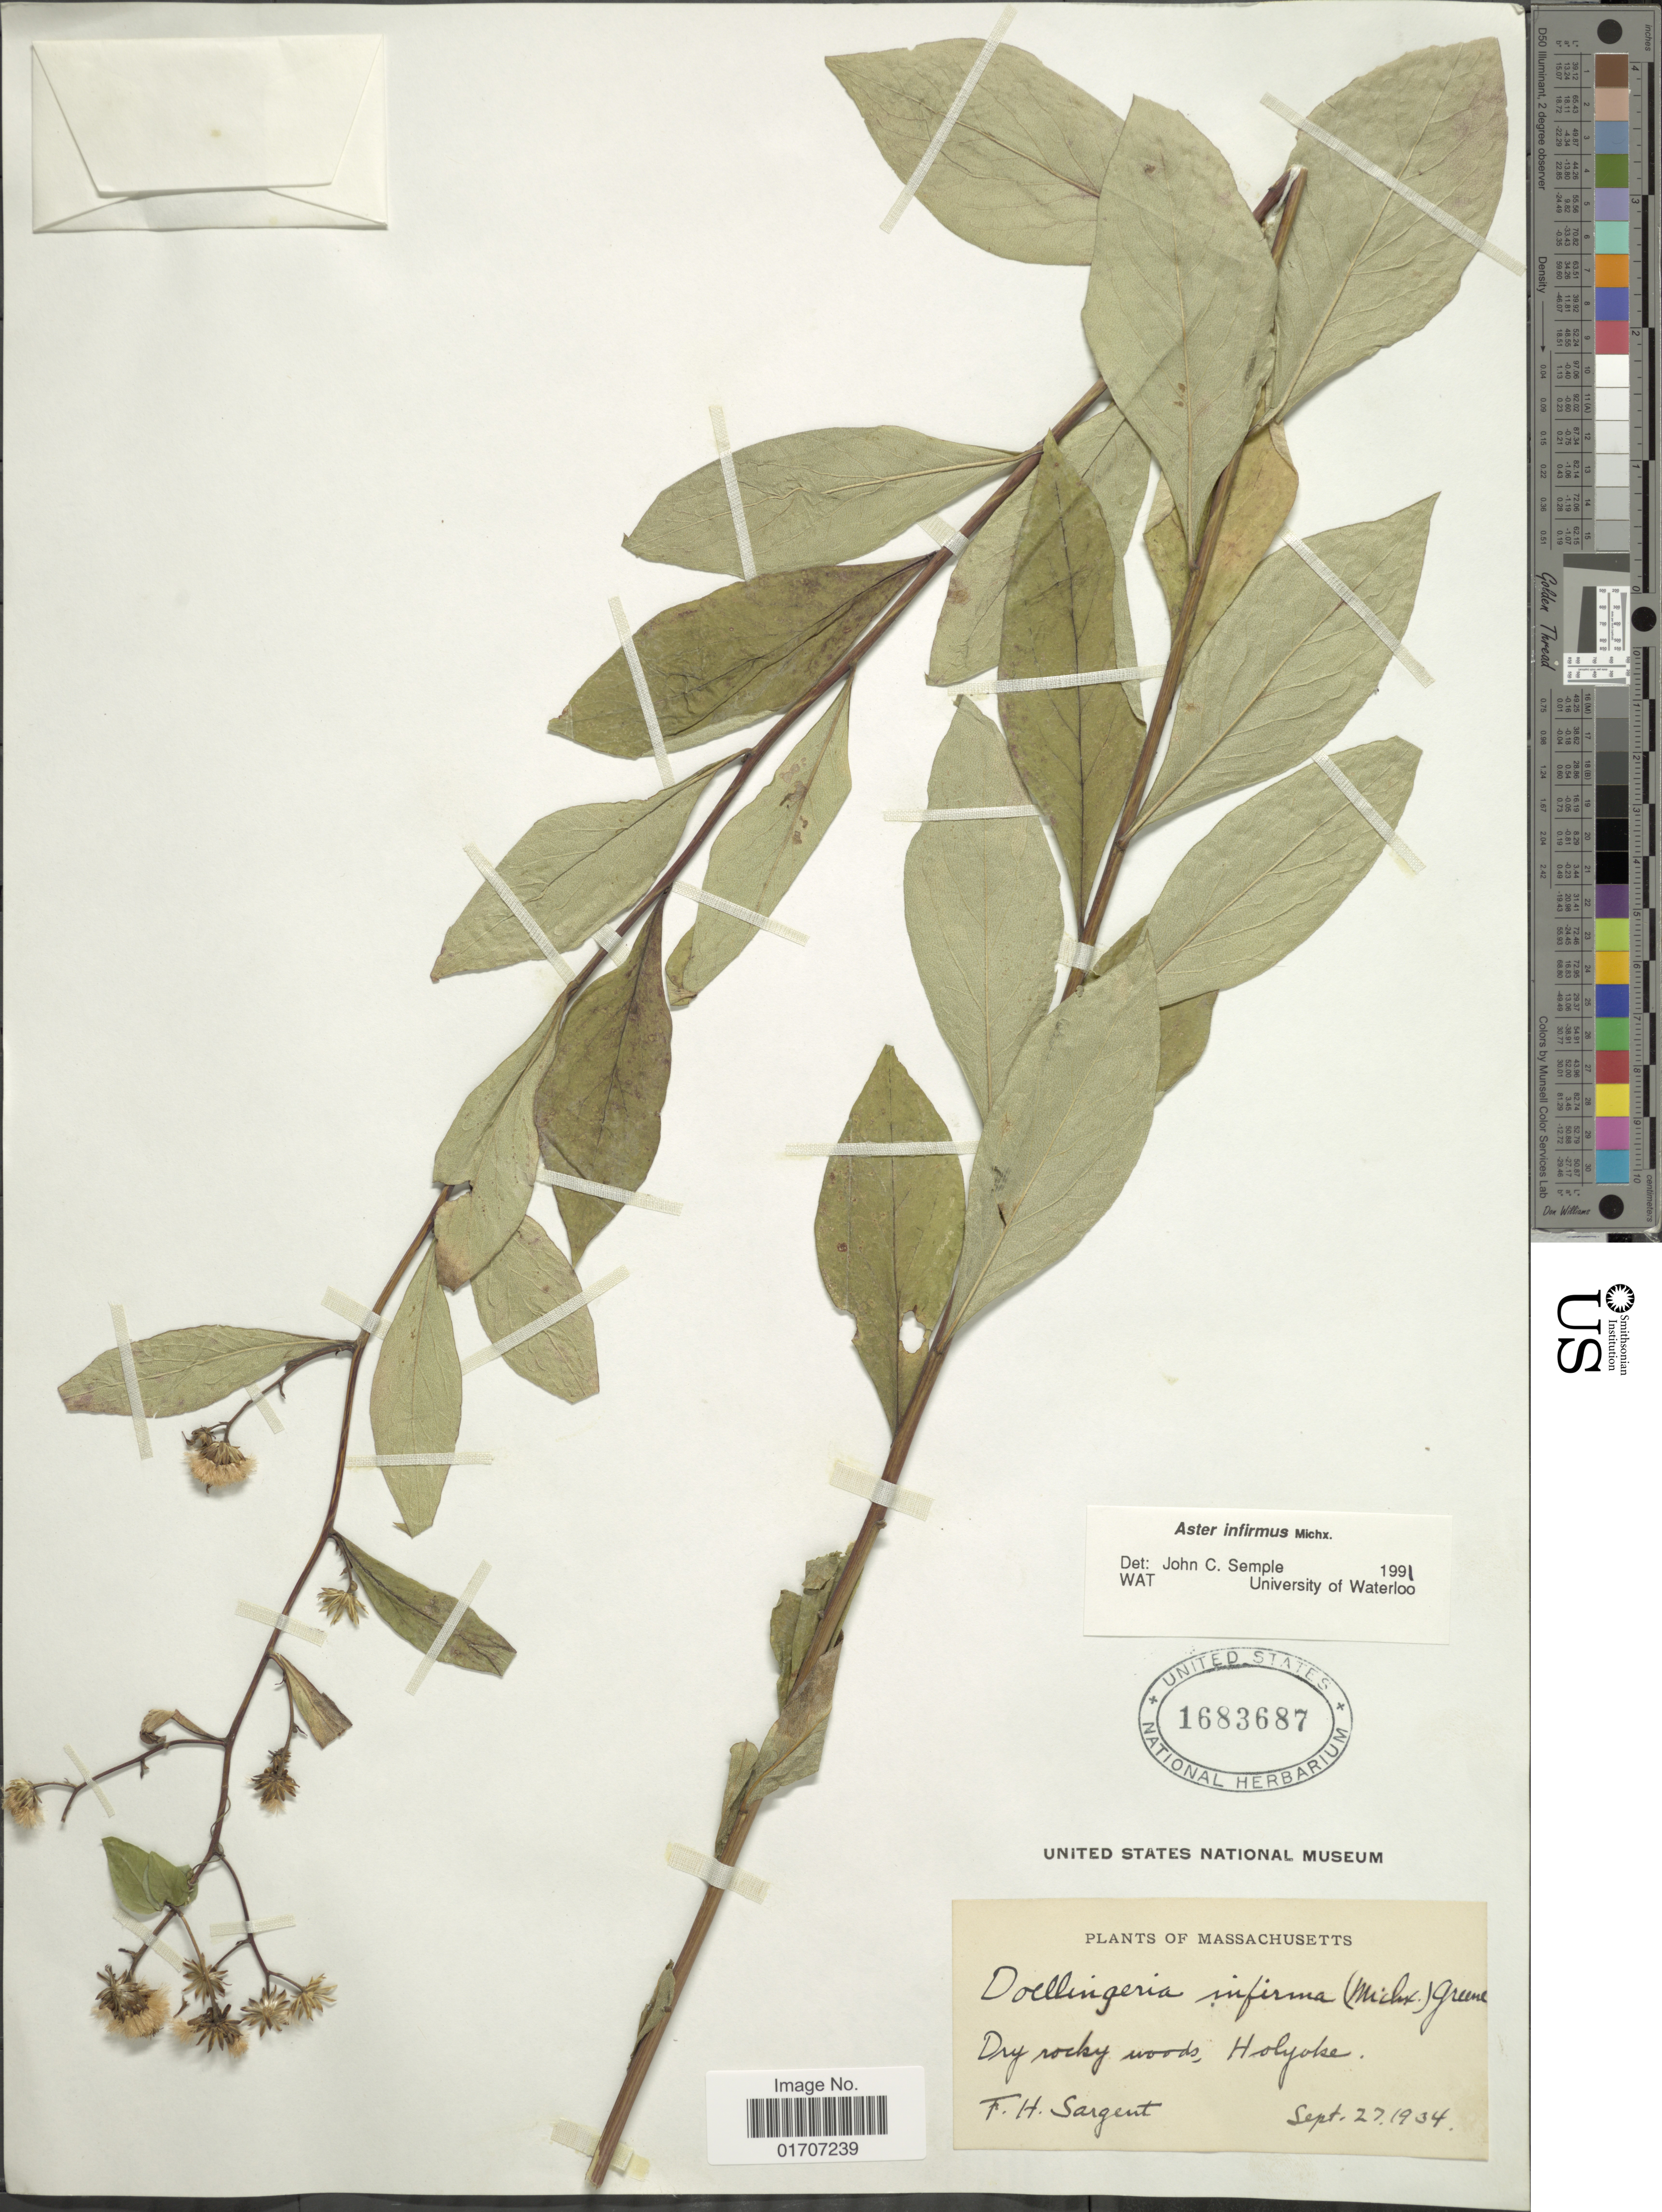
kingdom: Plantae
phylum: Tracheophyta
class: Magnoliopsida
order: Asterales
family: Asteraceae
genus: Doellingeria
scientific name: Doellingeria infirma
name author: (Michx.) Greene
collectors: F. H. Sargent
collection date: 1934-09-27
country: United States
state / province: Massachusetts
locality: Dry rocky woods, Holyoke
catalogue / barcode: US 1683687